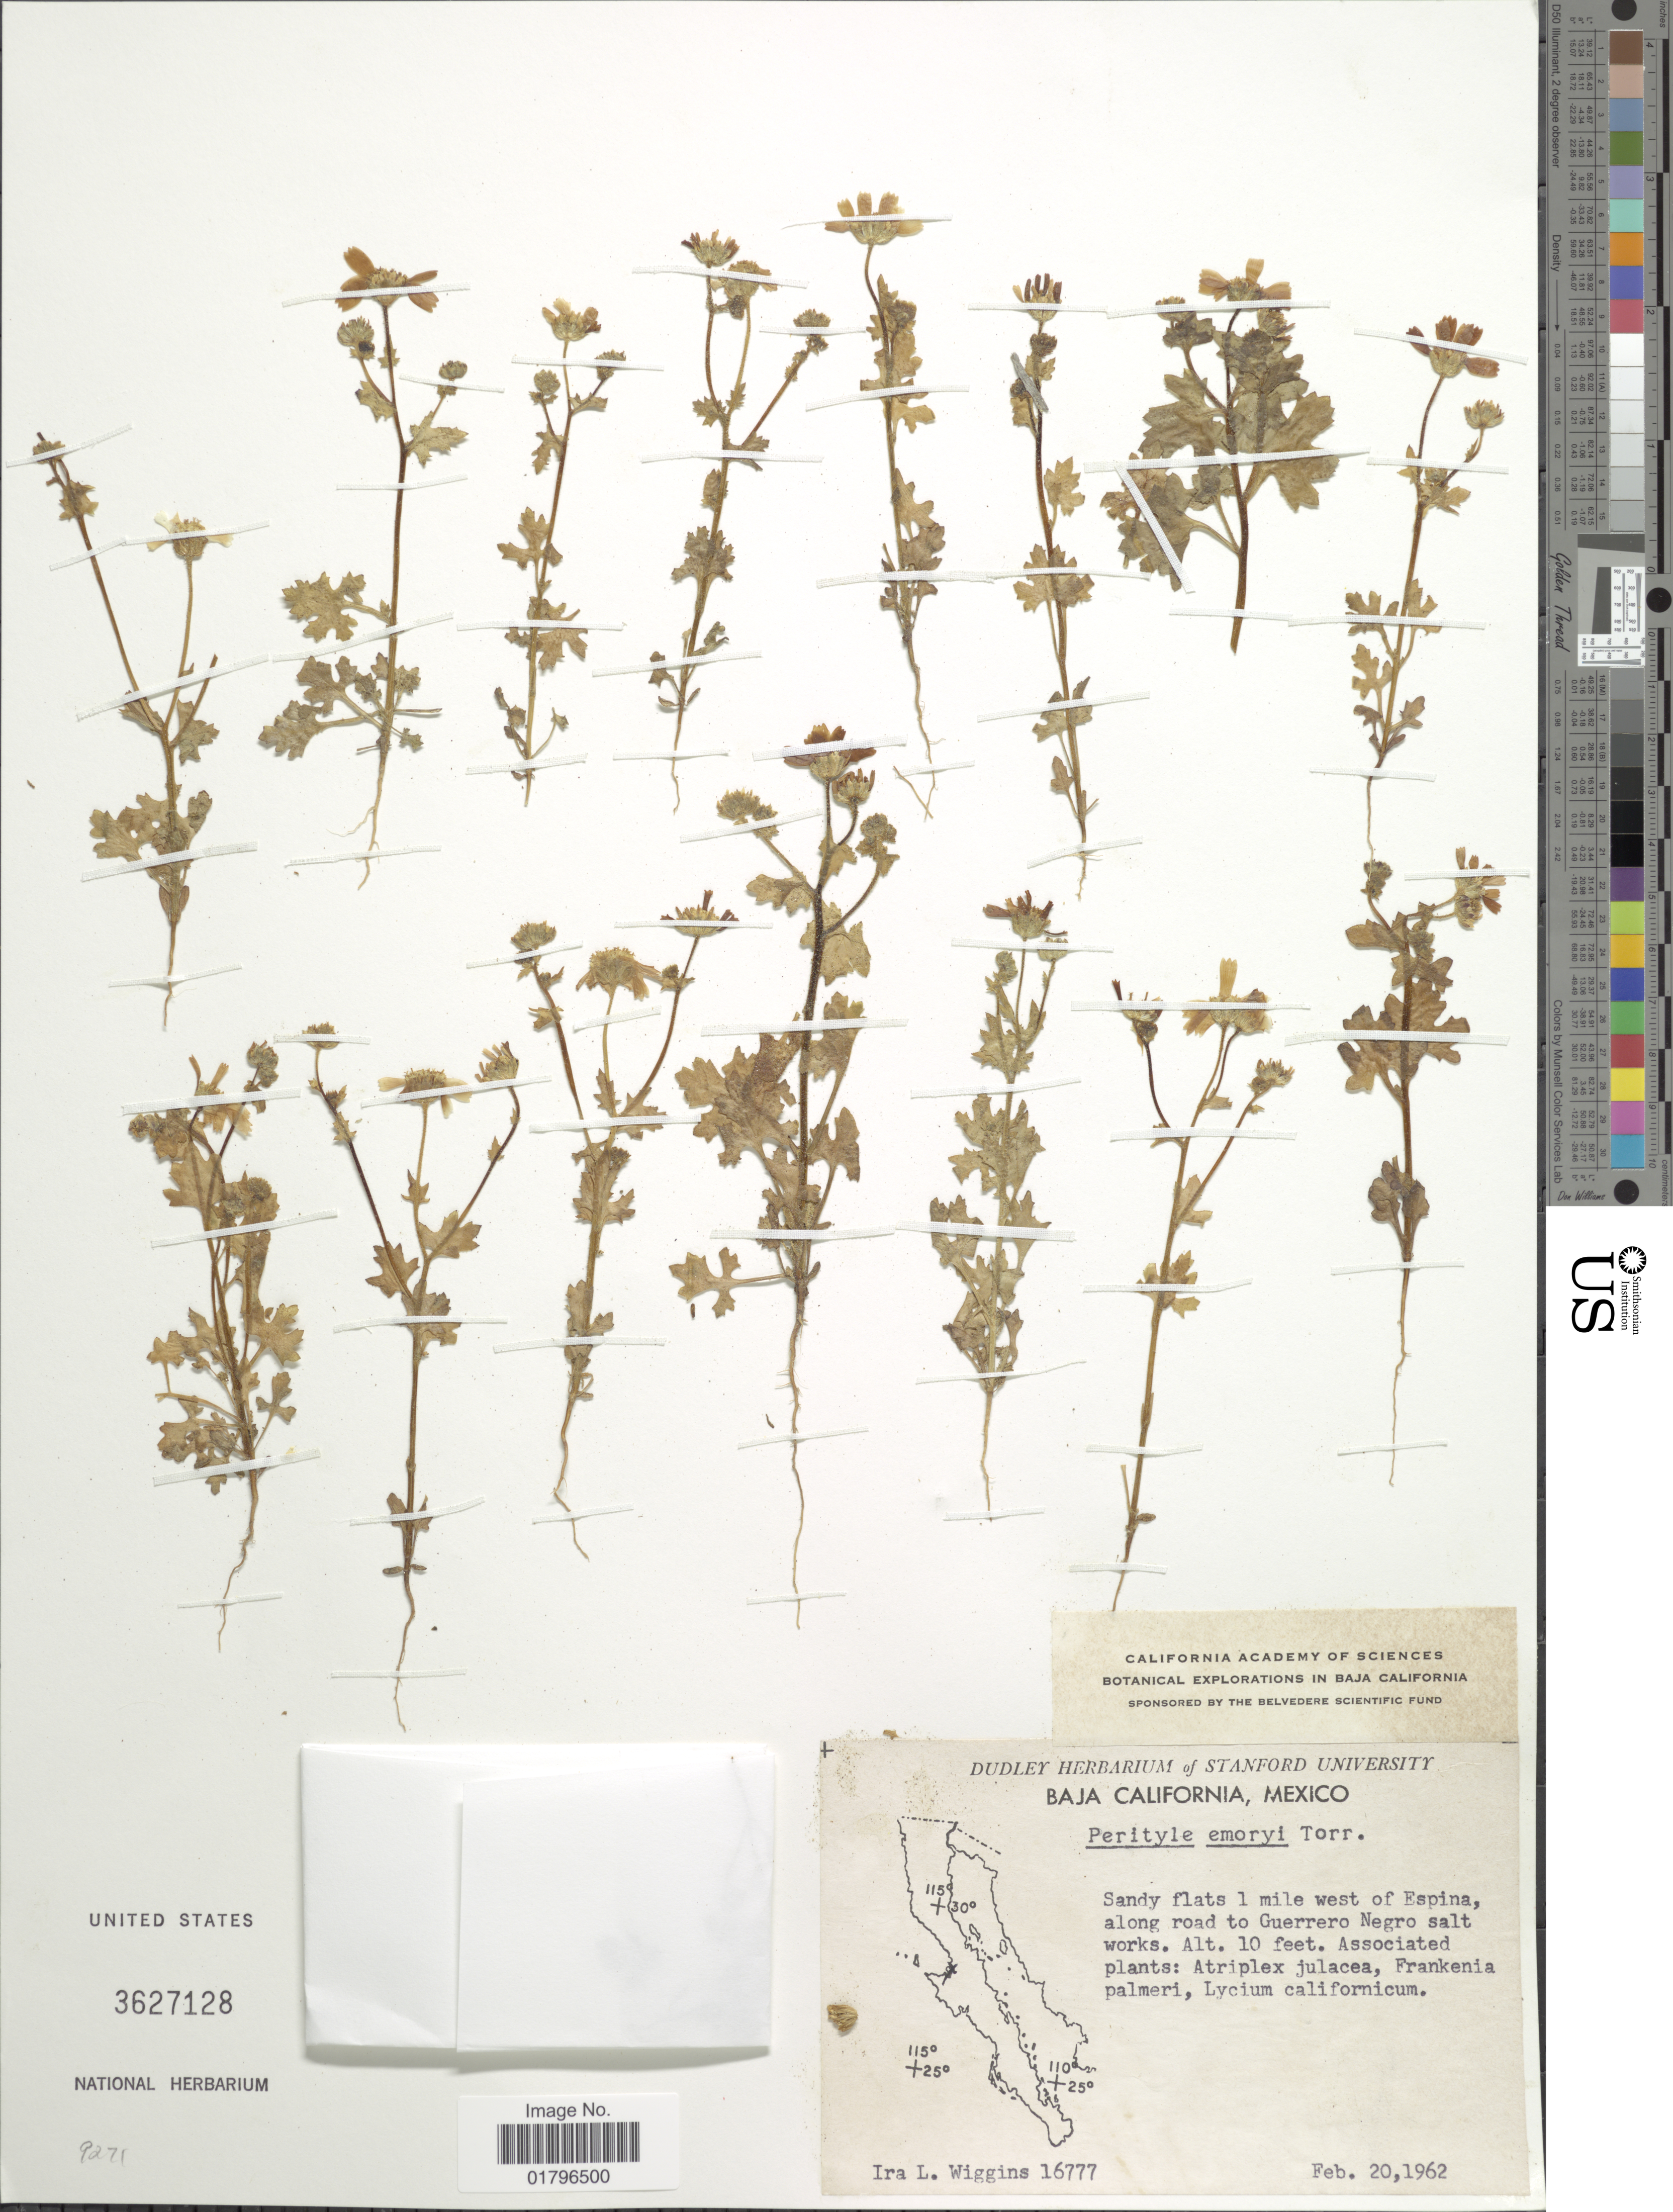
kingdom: Plantae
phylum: Tracheophyta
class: Magnoliopsida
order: Asterales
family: Asteraceae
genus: Perityle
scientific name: Perityle emoryi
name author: Torr.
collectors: I. L. Wiggins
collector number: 16777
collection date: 1962-02-20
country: Mexico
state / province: Baja California Sur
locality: Sandy falts 1 mile west of Espina, along road to Guerrero Negro salt works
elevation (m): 3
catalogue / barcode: US 3627128